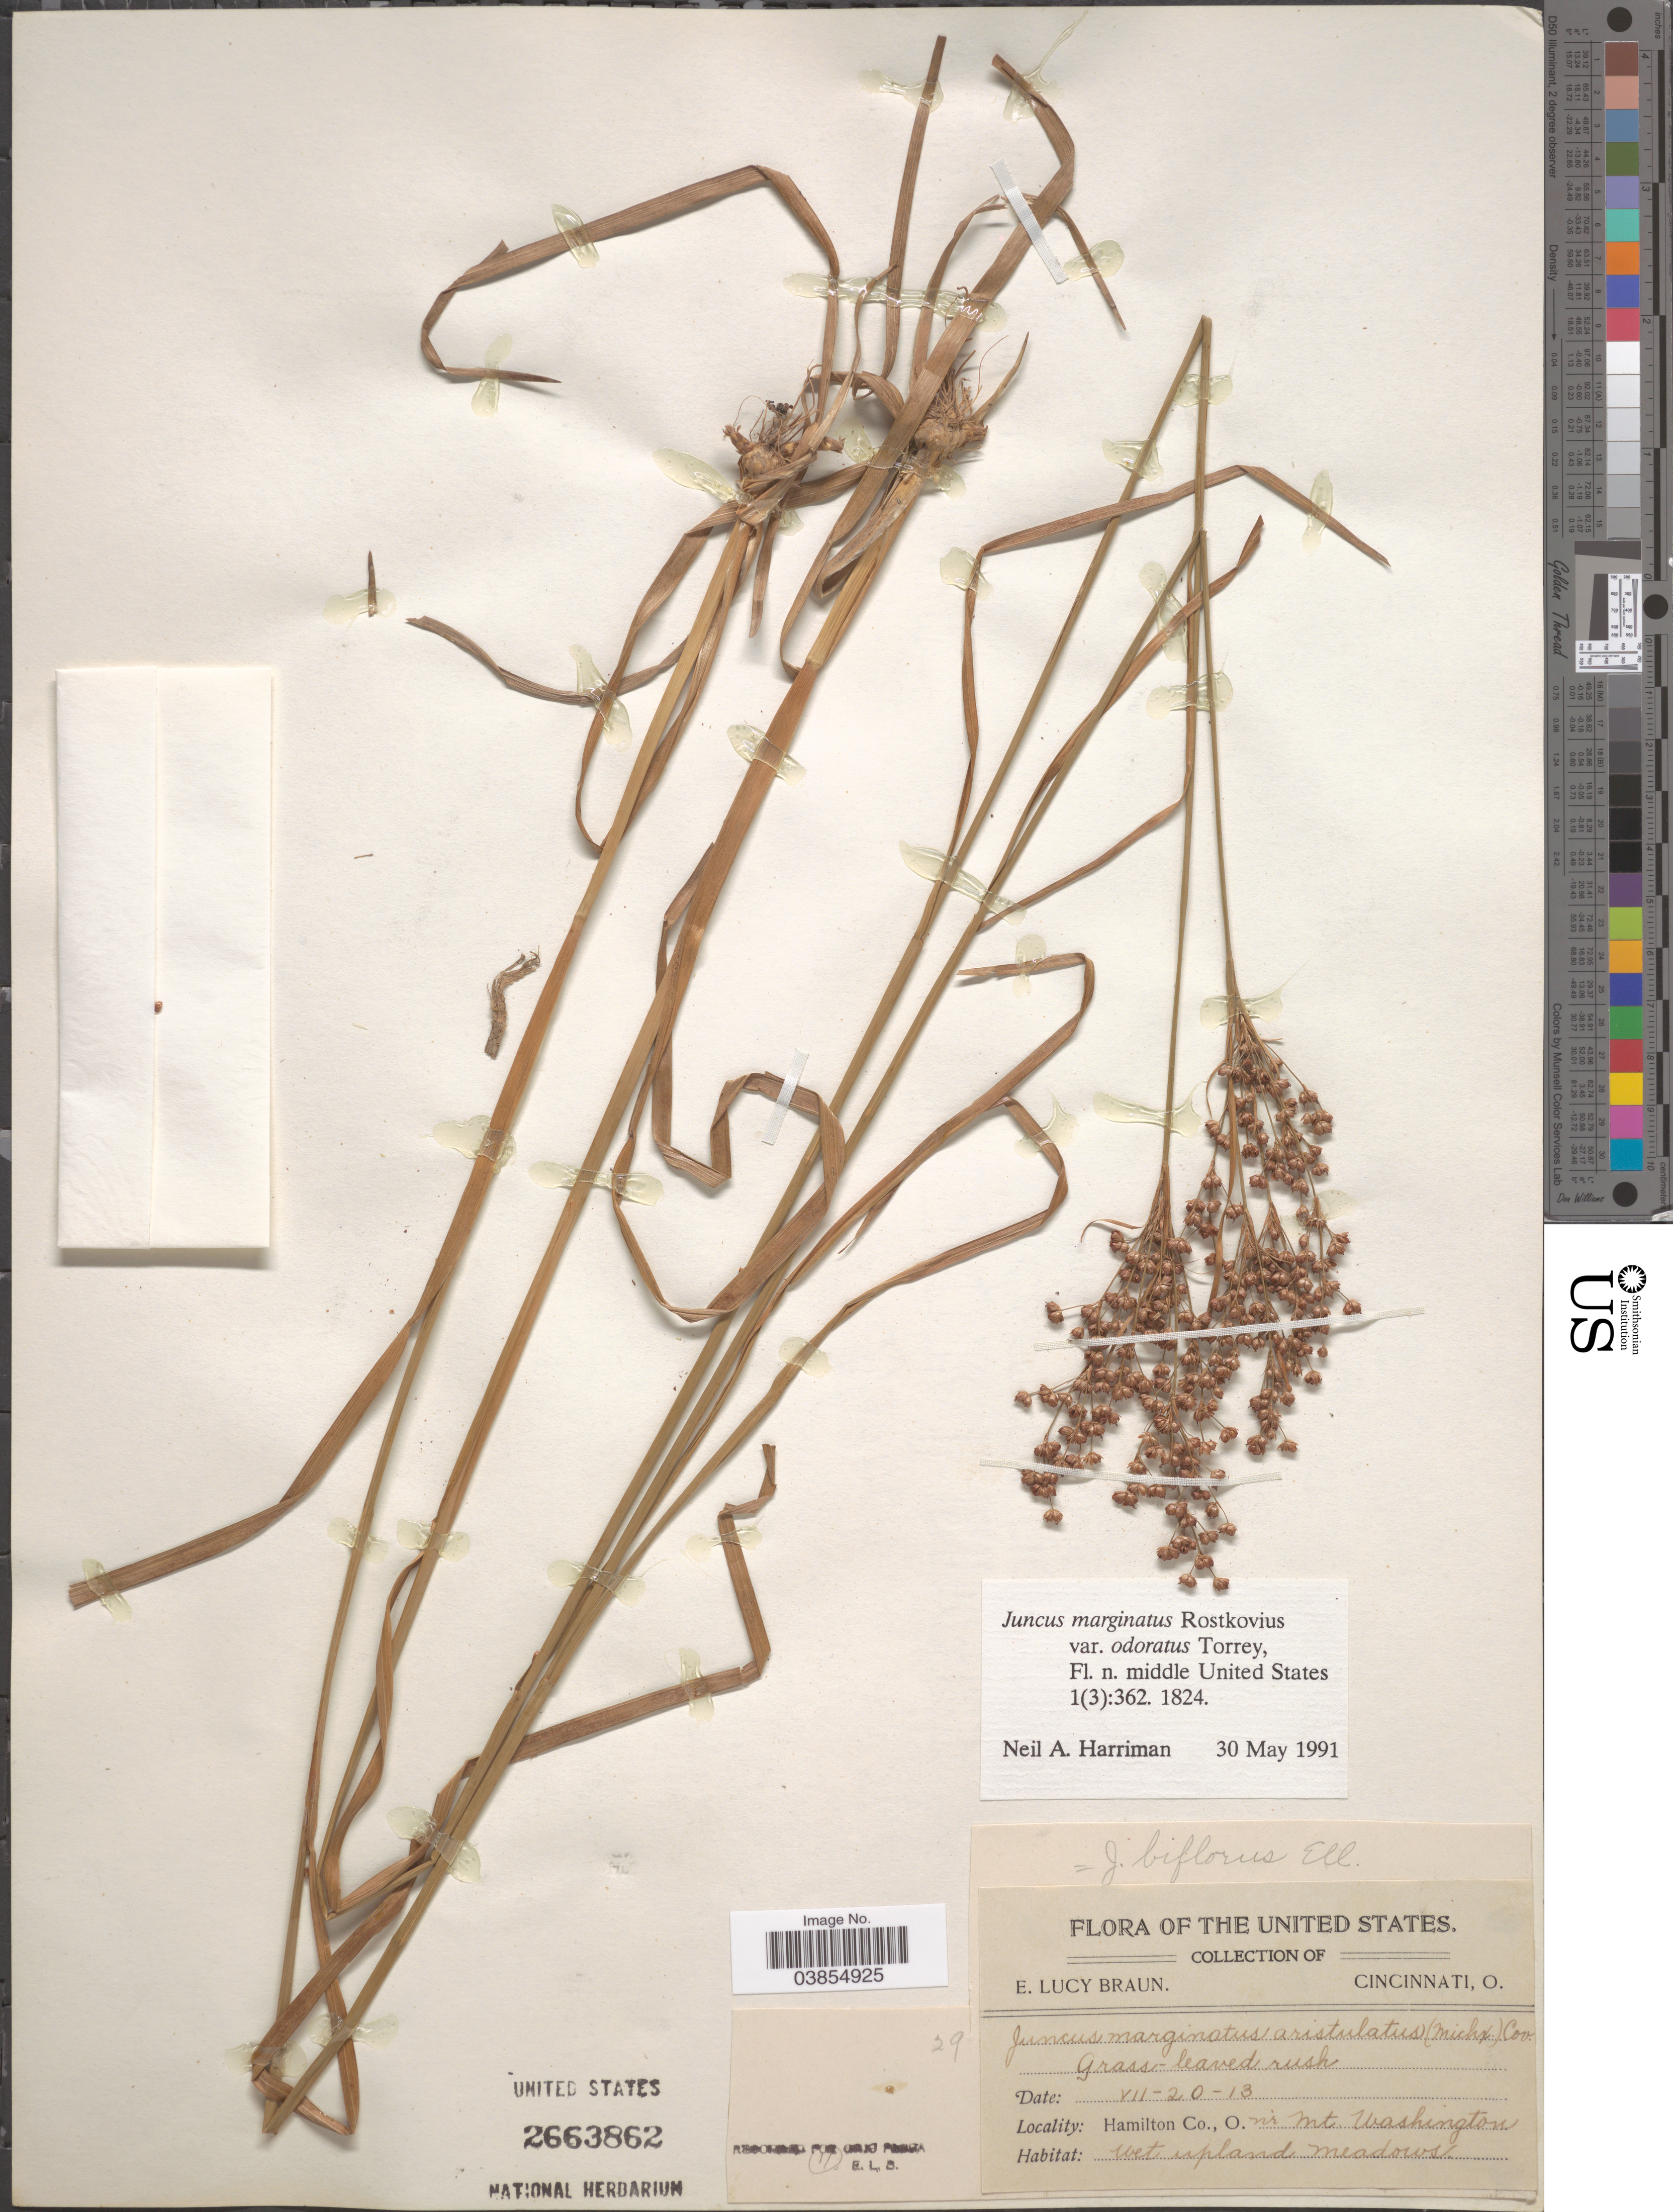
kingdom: Plantae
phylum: Tracheophyta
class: Liliopsida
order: Poales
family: Juncaceae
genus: Juncus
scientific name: Juncus marginatus var. odoratus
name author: Torr.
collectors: E. L. Braun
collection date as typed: Transcribed d/m/y: 20/7/13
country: United States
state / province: Ohio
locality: Hamilton Co., n'r Mt. Washington. Wet upland meadows.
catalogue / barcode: US 2663862